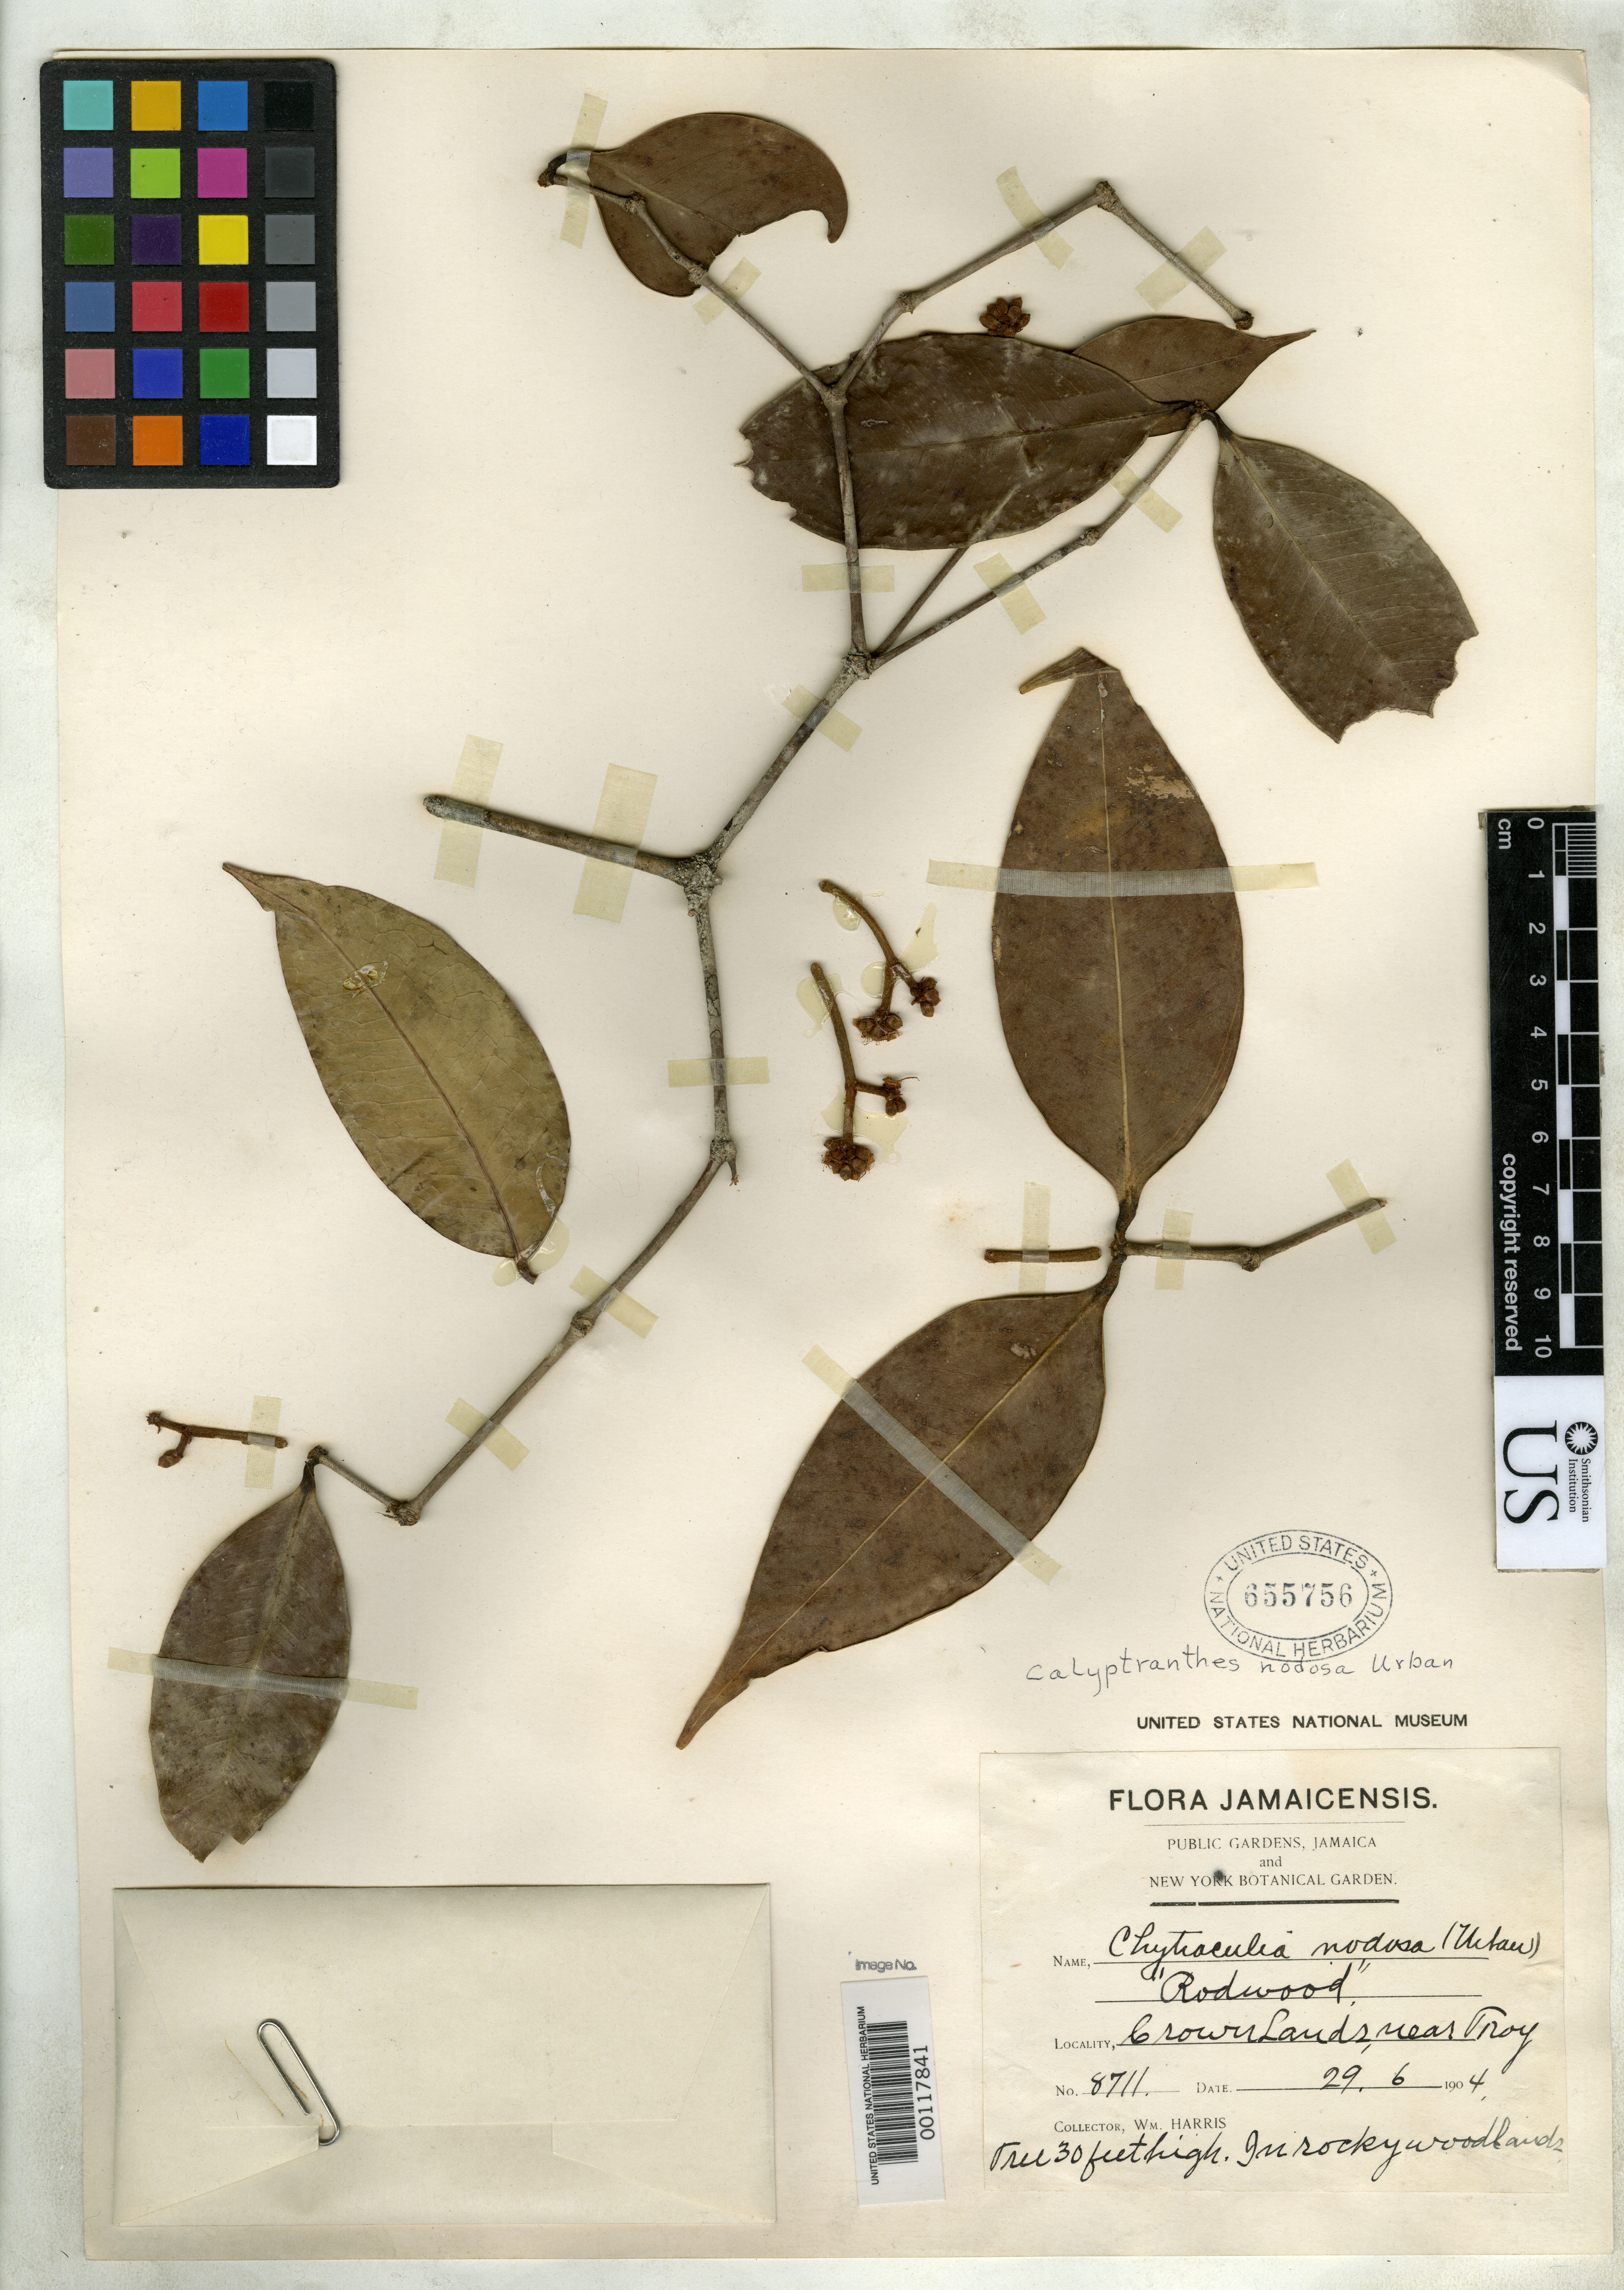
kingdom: Plantae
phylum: Tracheophyta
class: Magnoliopsida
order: Myrtales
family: Myrtaceae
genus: Calyptranthes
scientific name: Calyptranthes nodosa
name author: Urb.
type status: Isotype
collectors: W. H. Harris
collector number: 8711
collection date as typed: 17 Sept. 1906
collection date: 1906-09-17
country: Jamaica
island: Greater Antilles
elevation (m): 610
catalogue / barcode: US 655756